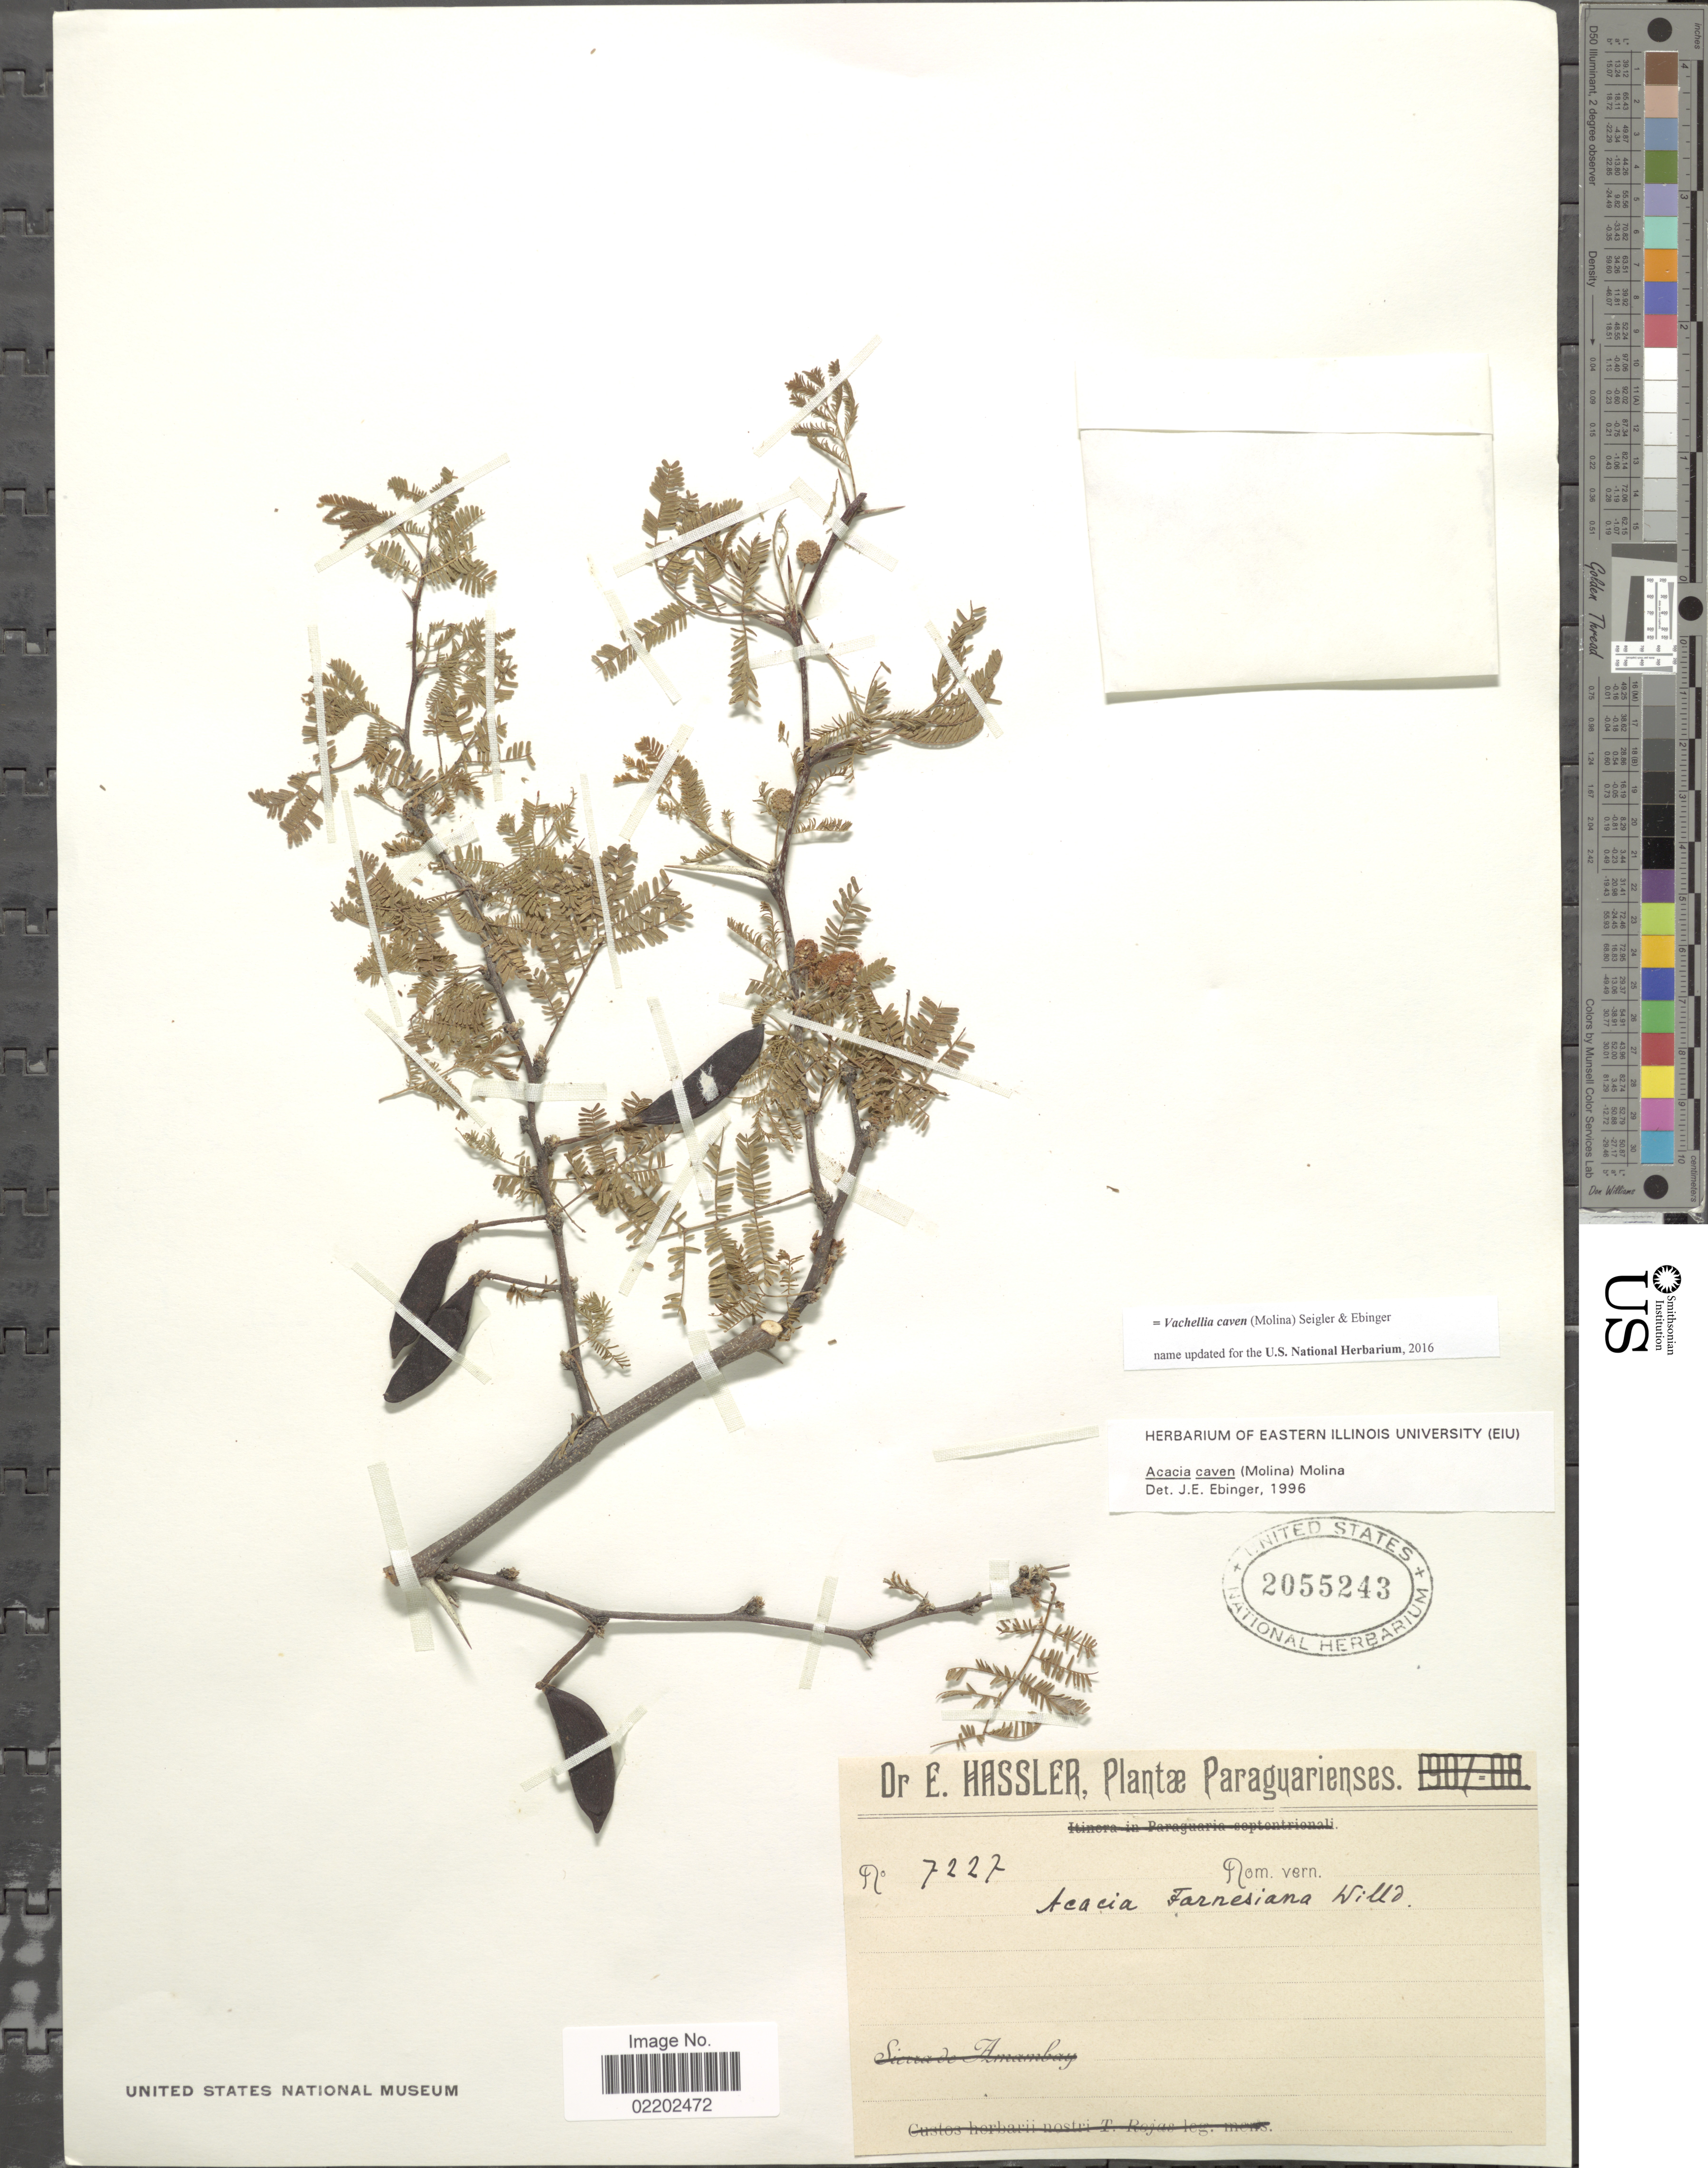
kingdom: Plantae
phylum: Tracheophyta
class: Magnoliopsida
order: Fabales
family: Fabaceae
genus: Vachellia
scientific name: Vachellia caven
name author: (Molina) Seigler & Ebinger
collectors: E. Hassler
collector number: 7227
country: Paraguay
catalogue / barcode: US 2055243